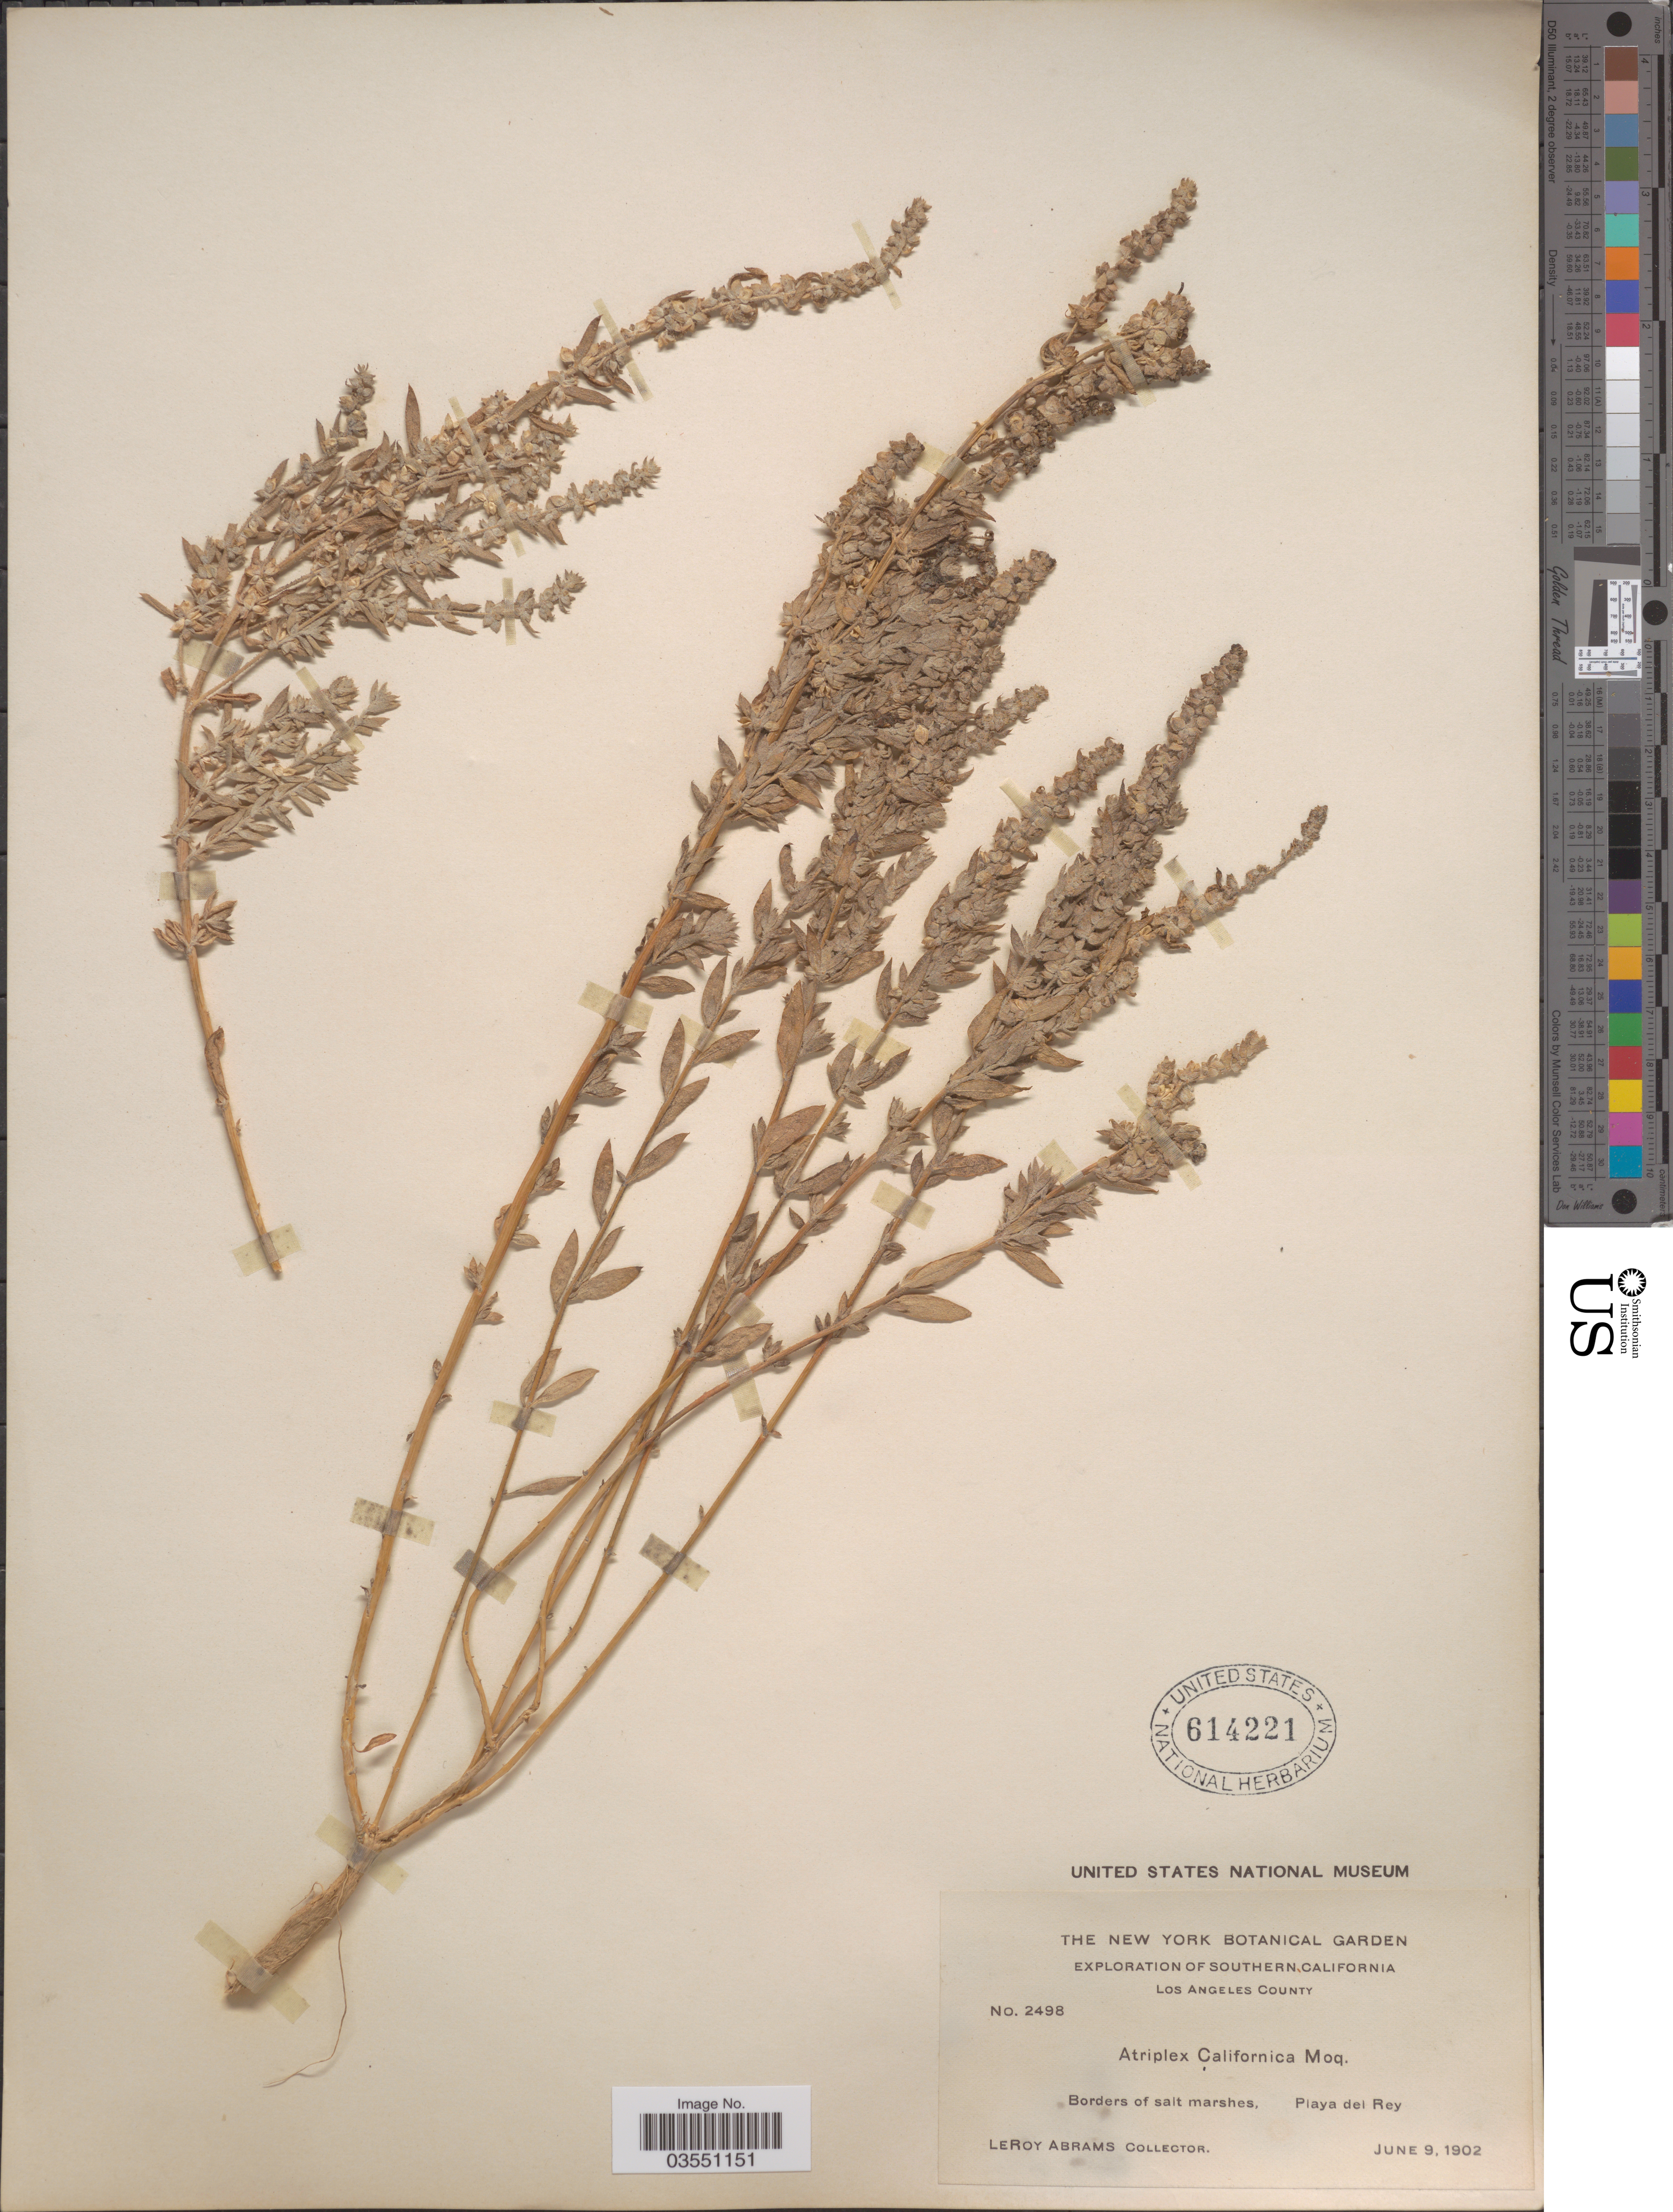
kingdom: Plantae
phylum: Tracheophyta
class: Magnoliopsida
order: Caryophyllales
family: Amaranthaceae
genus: Extriplex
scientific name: Extriplex californica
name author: (Moq.) E.H. Zacharias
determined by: Strong, Mark T., (BOT), Smithsonian Institution - National Museum of Natural History (UNITED STATES)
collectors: L. Abrams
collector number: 2498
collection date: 1902-06-09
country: United States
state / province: California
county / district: Los Angeles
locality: Southern California. Los Angeles County. Playa del Rey.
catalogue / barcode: US 614221